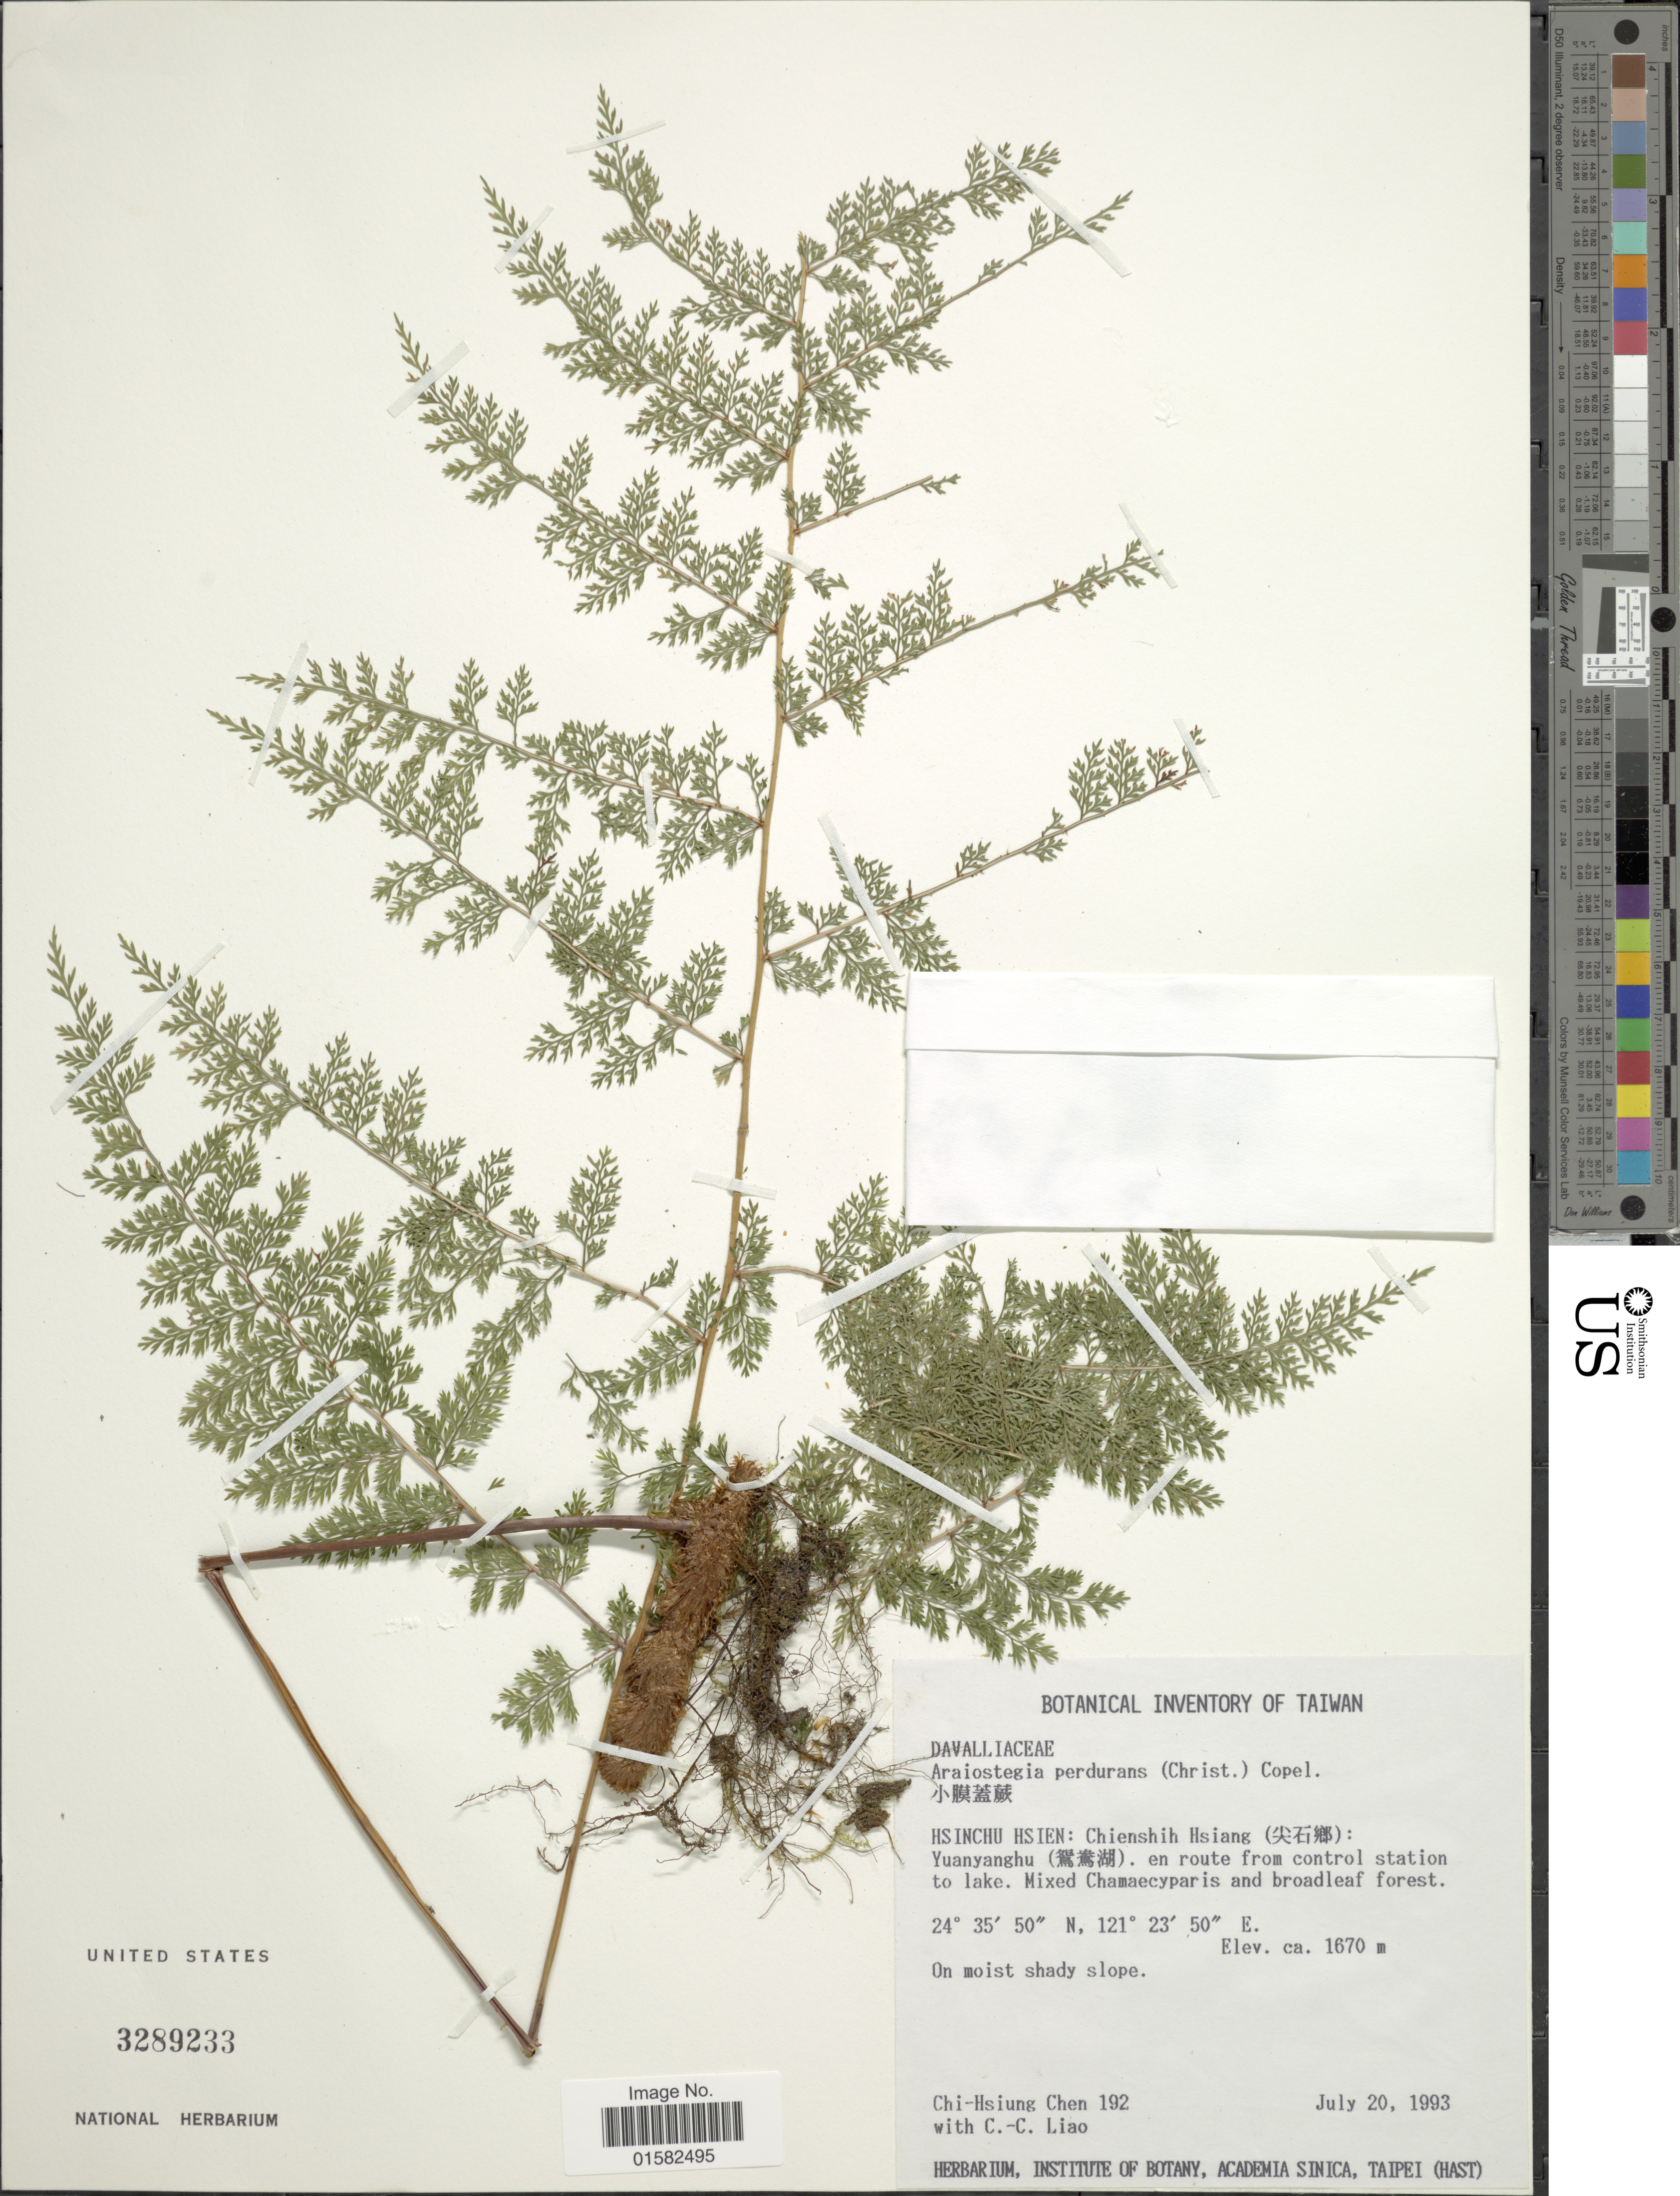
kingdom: Plantae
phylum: Tracheophyta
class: Polypodiopsida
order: Polypodiales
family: Davalliaceae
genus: Araiostegiella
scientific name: Araiostegiella perdurans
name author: (Christ) M. Kato & Tsutsumi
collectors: C.-H. Chen & C. Liao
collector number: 192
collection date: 1993-07-20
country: Taiwan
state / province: Hsinchu City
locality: Hsinchu hsien: Chienshih Hsiang (X) Yuanyanghu (X) en route from control station to lake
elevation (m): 1670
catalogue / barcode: US 3289233